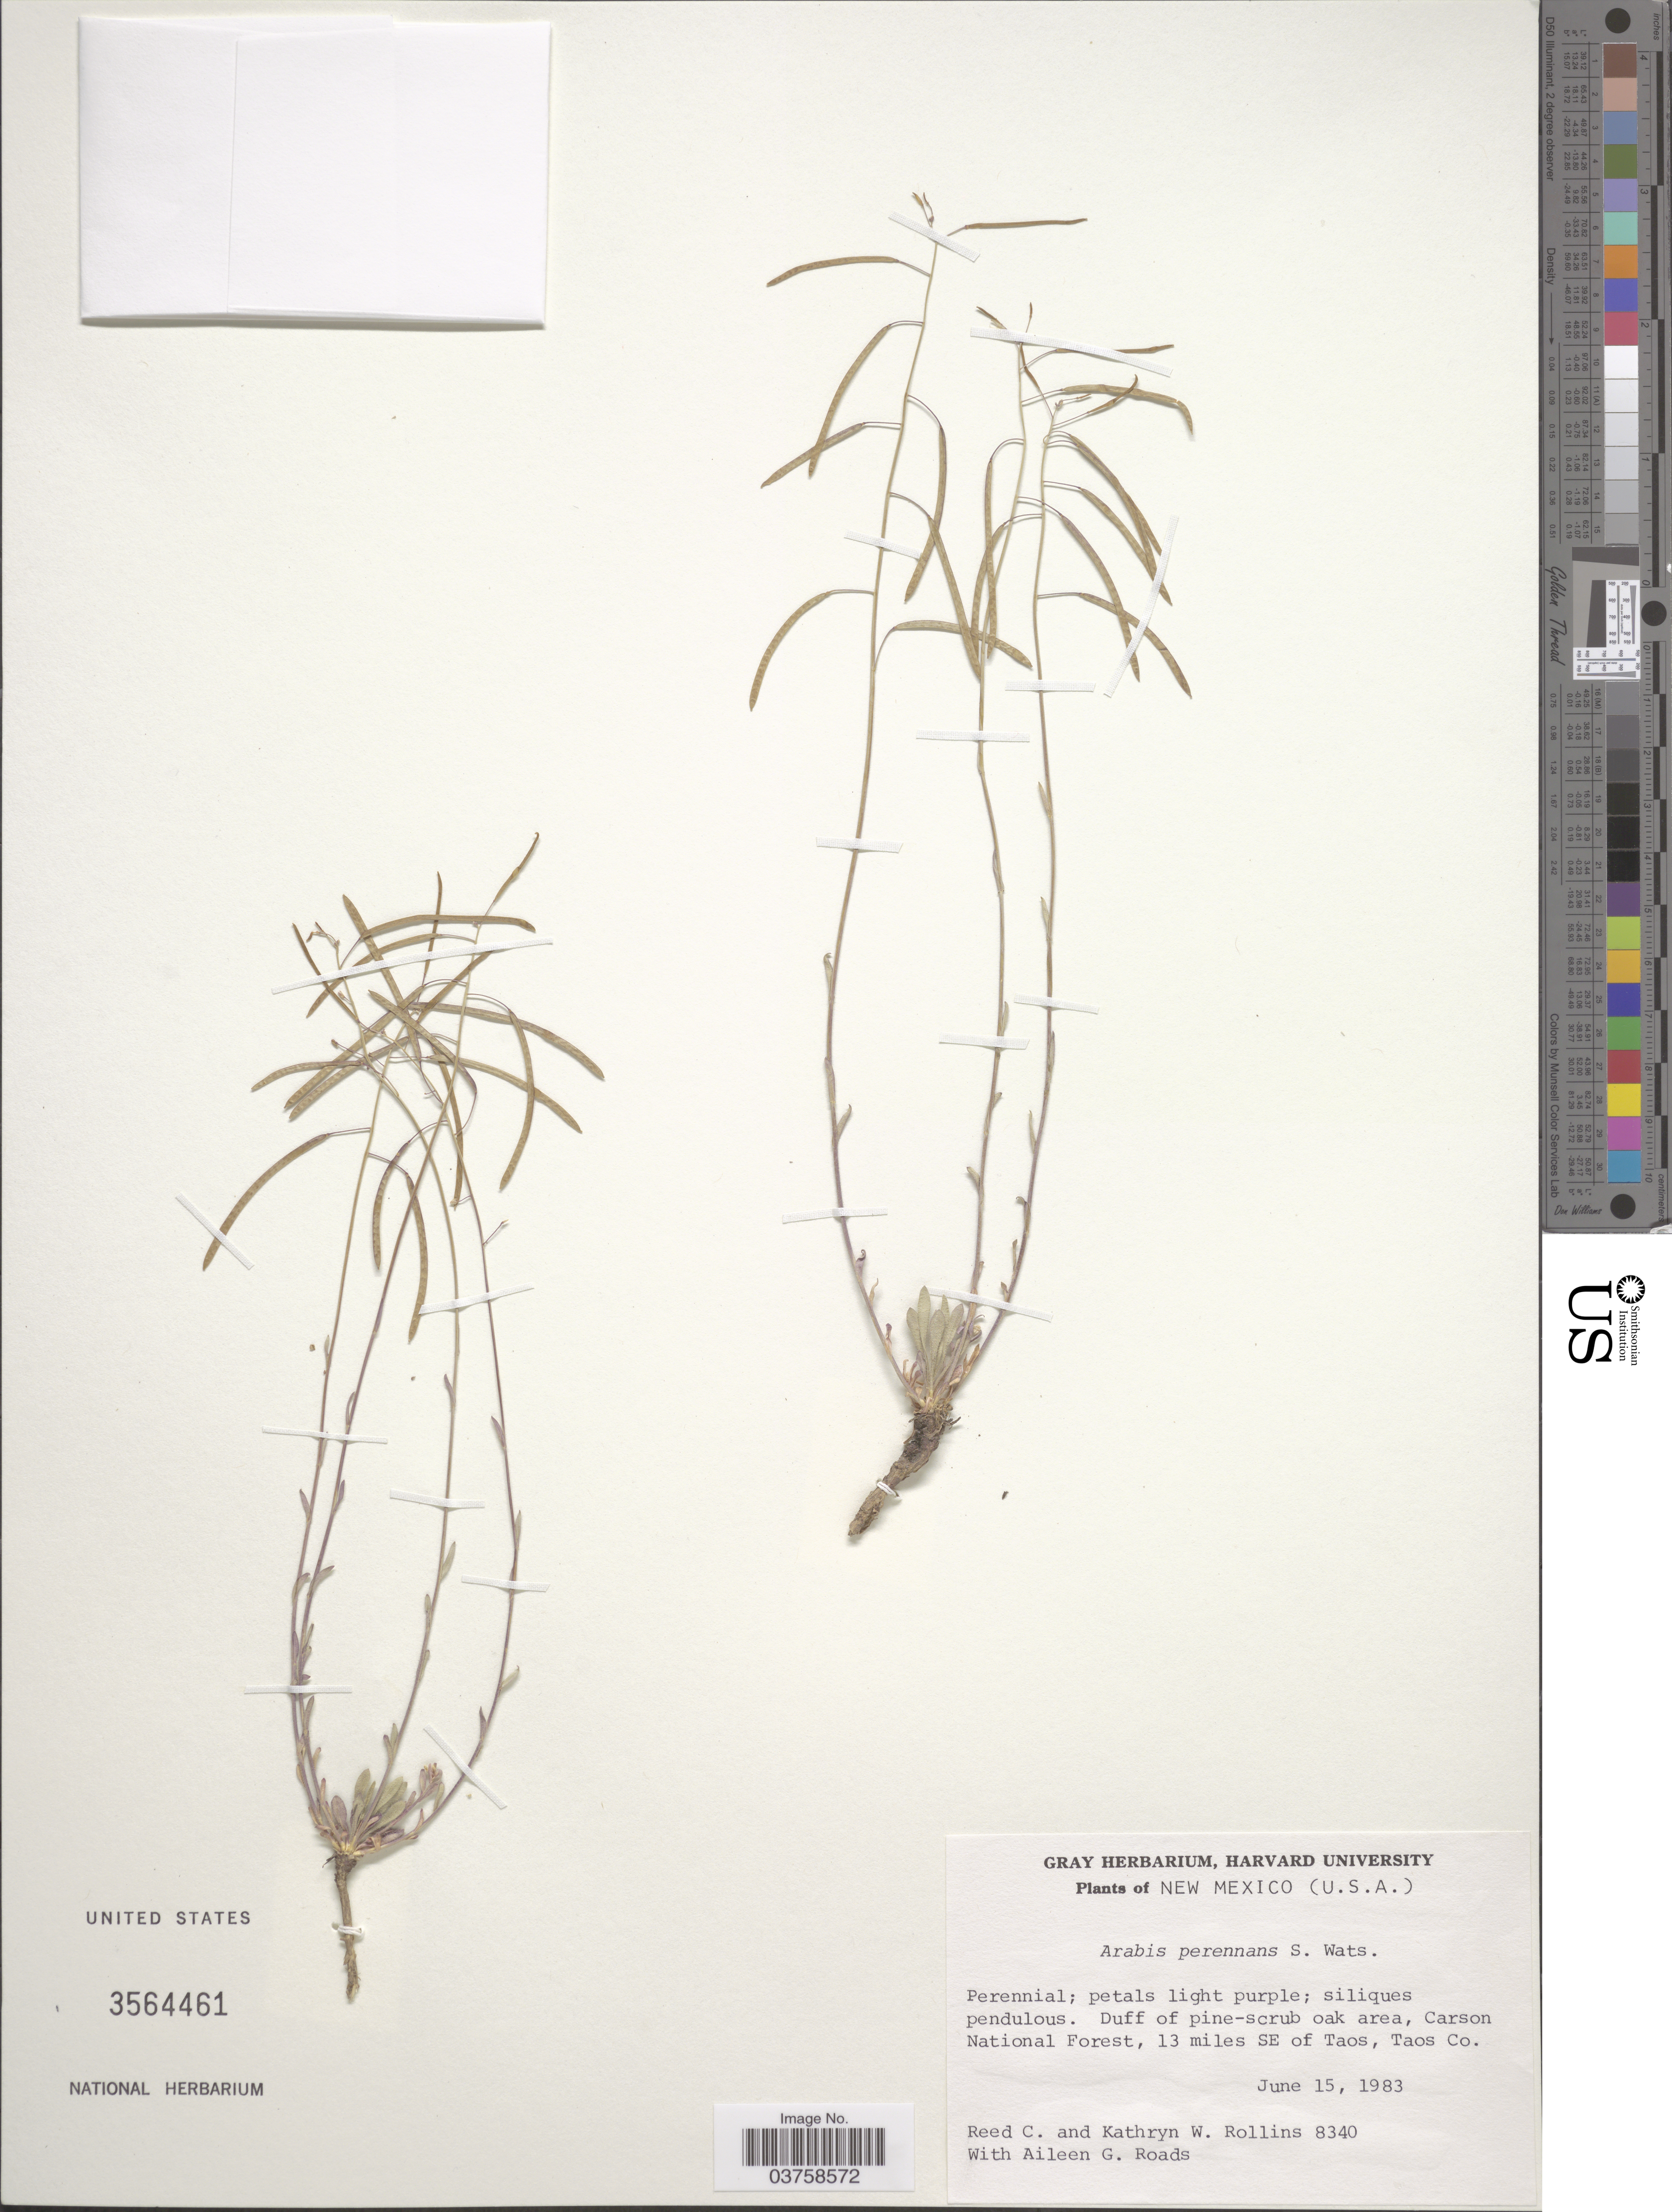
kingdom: Plantae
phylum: Tracheophyta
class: Magnoliopsida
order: Brassicales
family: Brassicaceae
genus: Arabis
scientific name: Arabis perennans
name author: S. Watson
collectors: R. C. Rollins, K. W. Rollins & A. Roads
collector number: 8340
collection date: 1983-06-15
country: United States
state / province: New Mexico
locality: Carson National Forest, 13 miles SE of Taos, Taos Co.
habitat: duff of pine-scrub oak area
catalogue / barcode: US 3564461